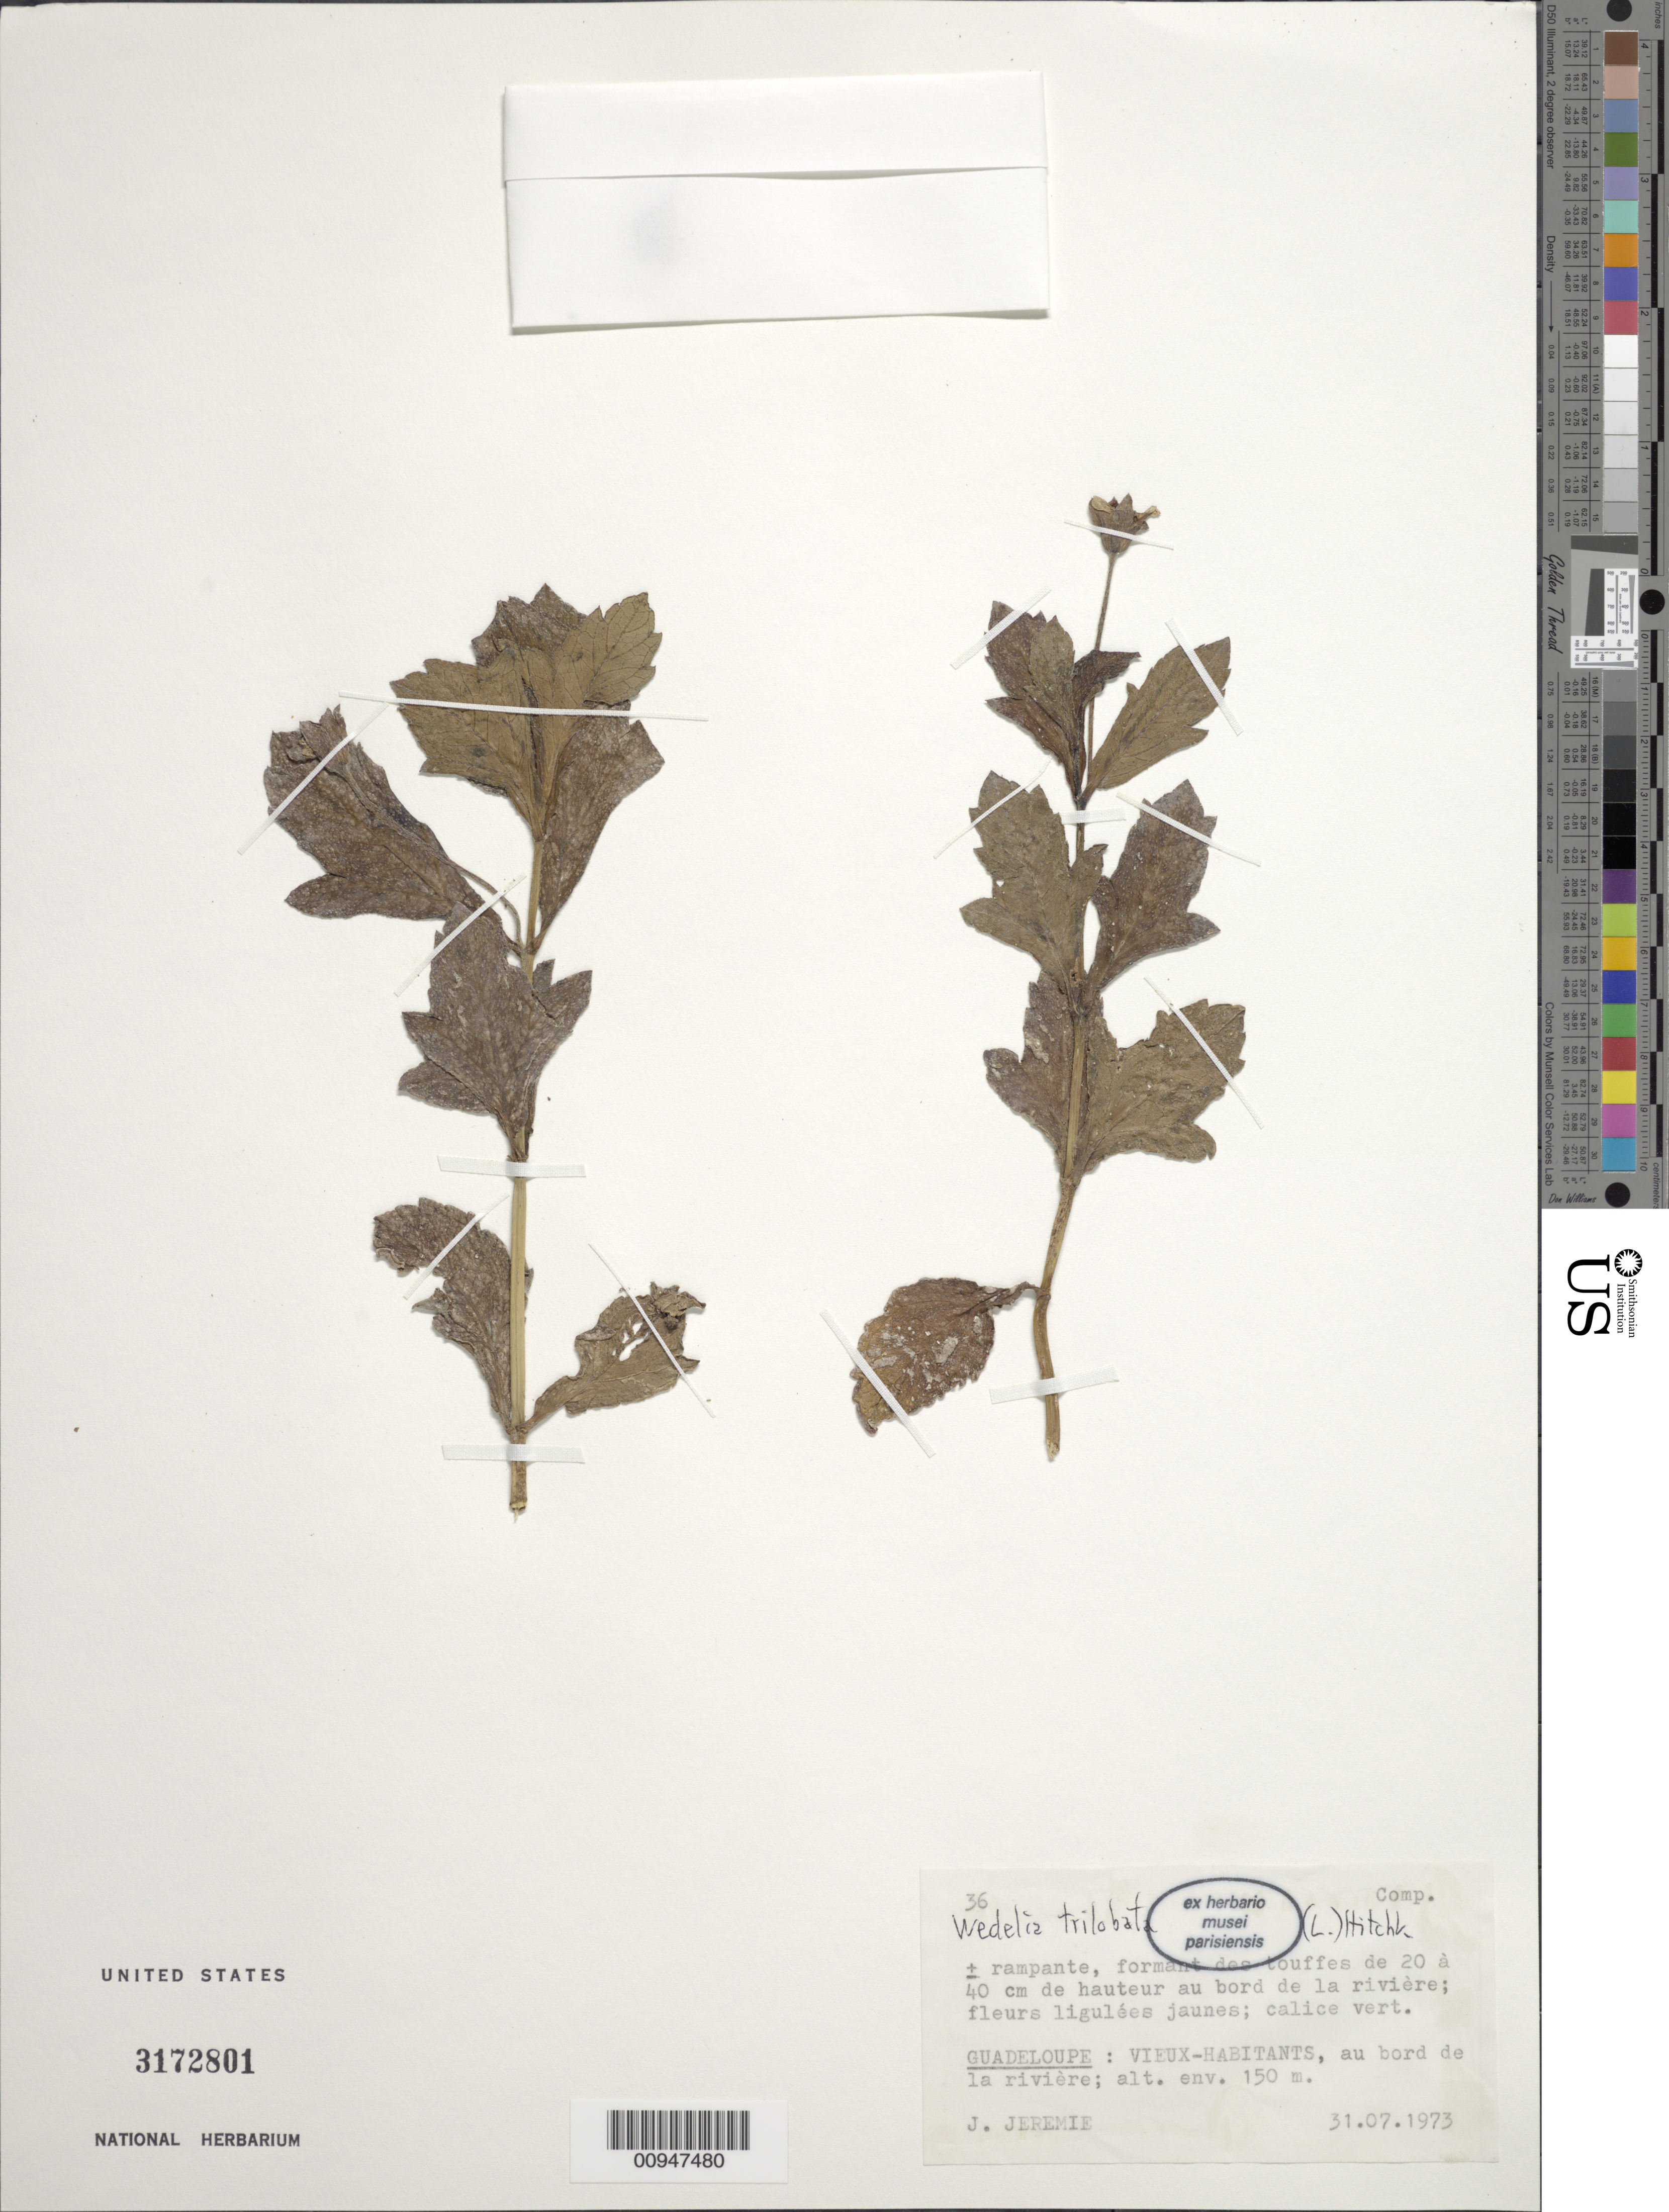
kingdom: Plantae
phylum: Tracheophyta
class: Magnoliopsida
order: Asterales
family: Asteraceae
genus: Sphagneticola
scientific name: Sphagneticola trilobata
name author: (L.) Pruski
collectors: J. Jérémie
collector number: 36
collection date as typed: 31 Jul 1973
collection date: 1973-07-31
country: Guadeloupe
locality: Vieux-Habitants, au bord de la rivière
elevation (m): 150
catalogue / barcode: US 3172801